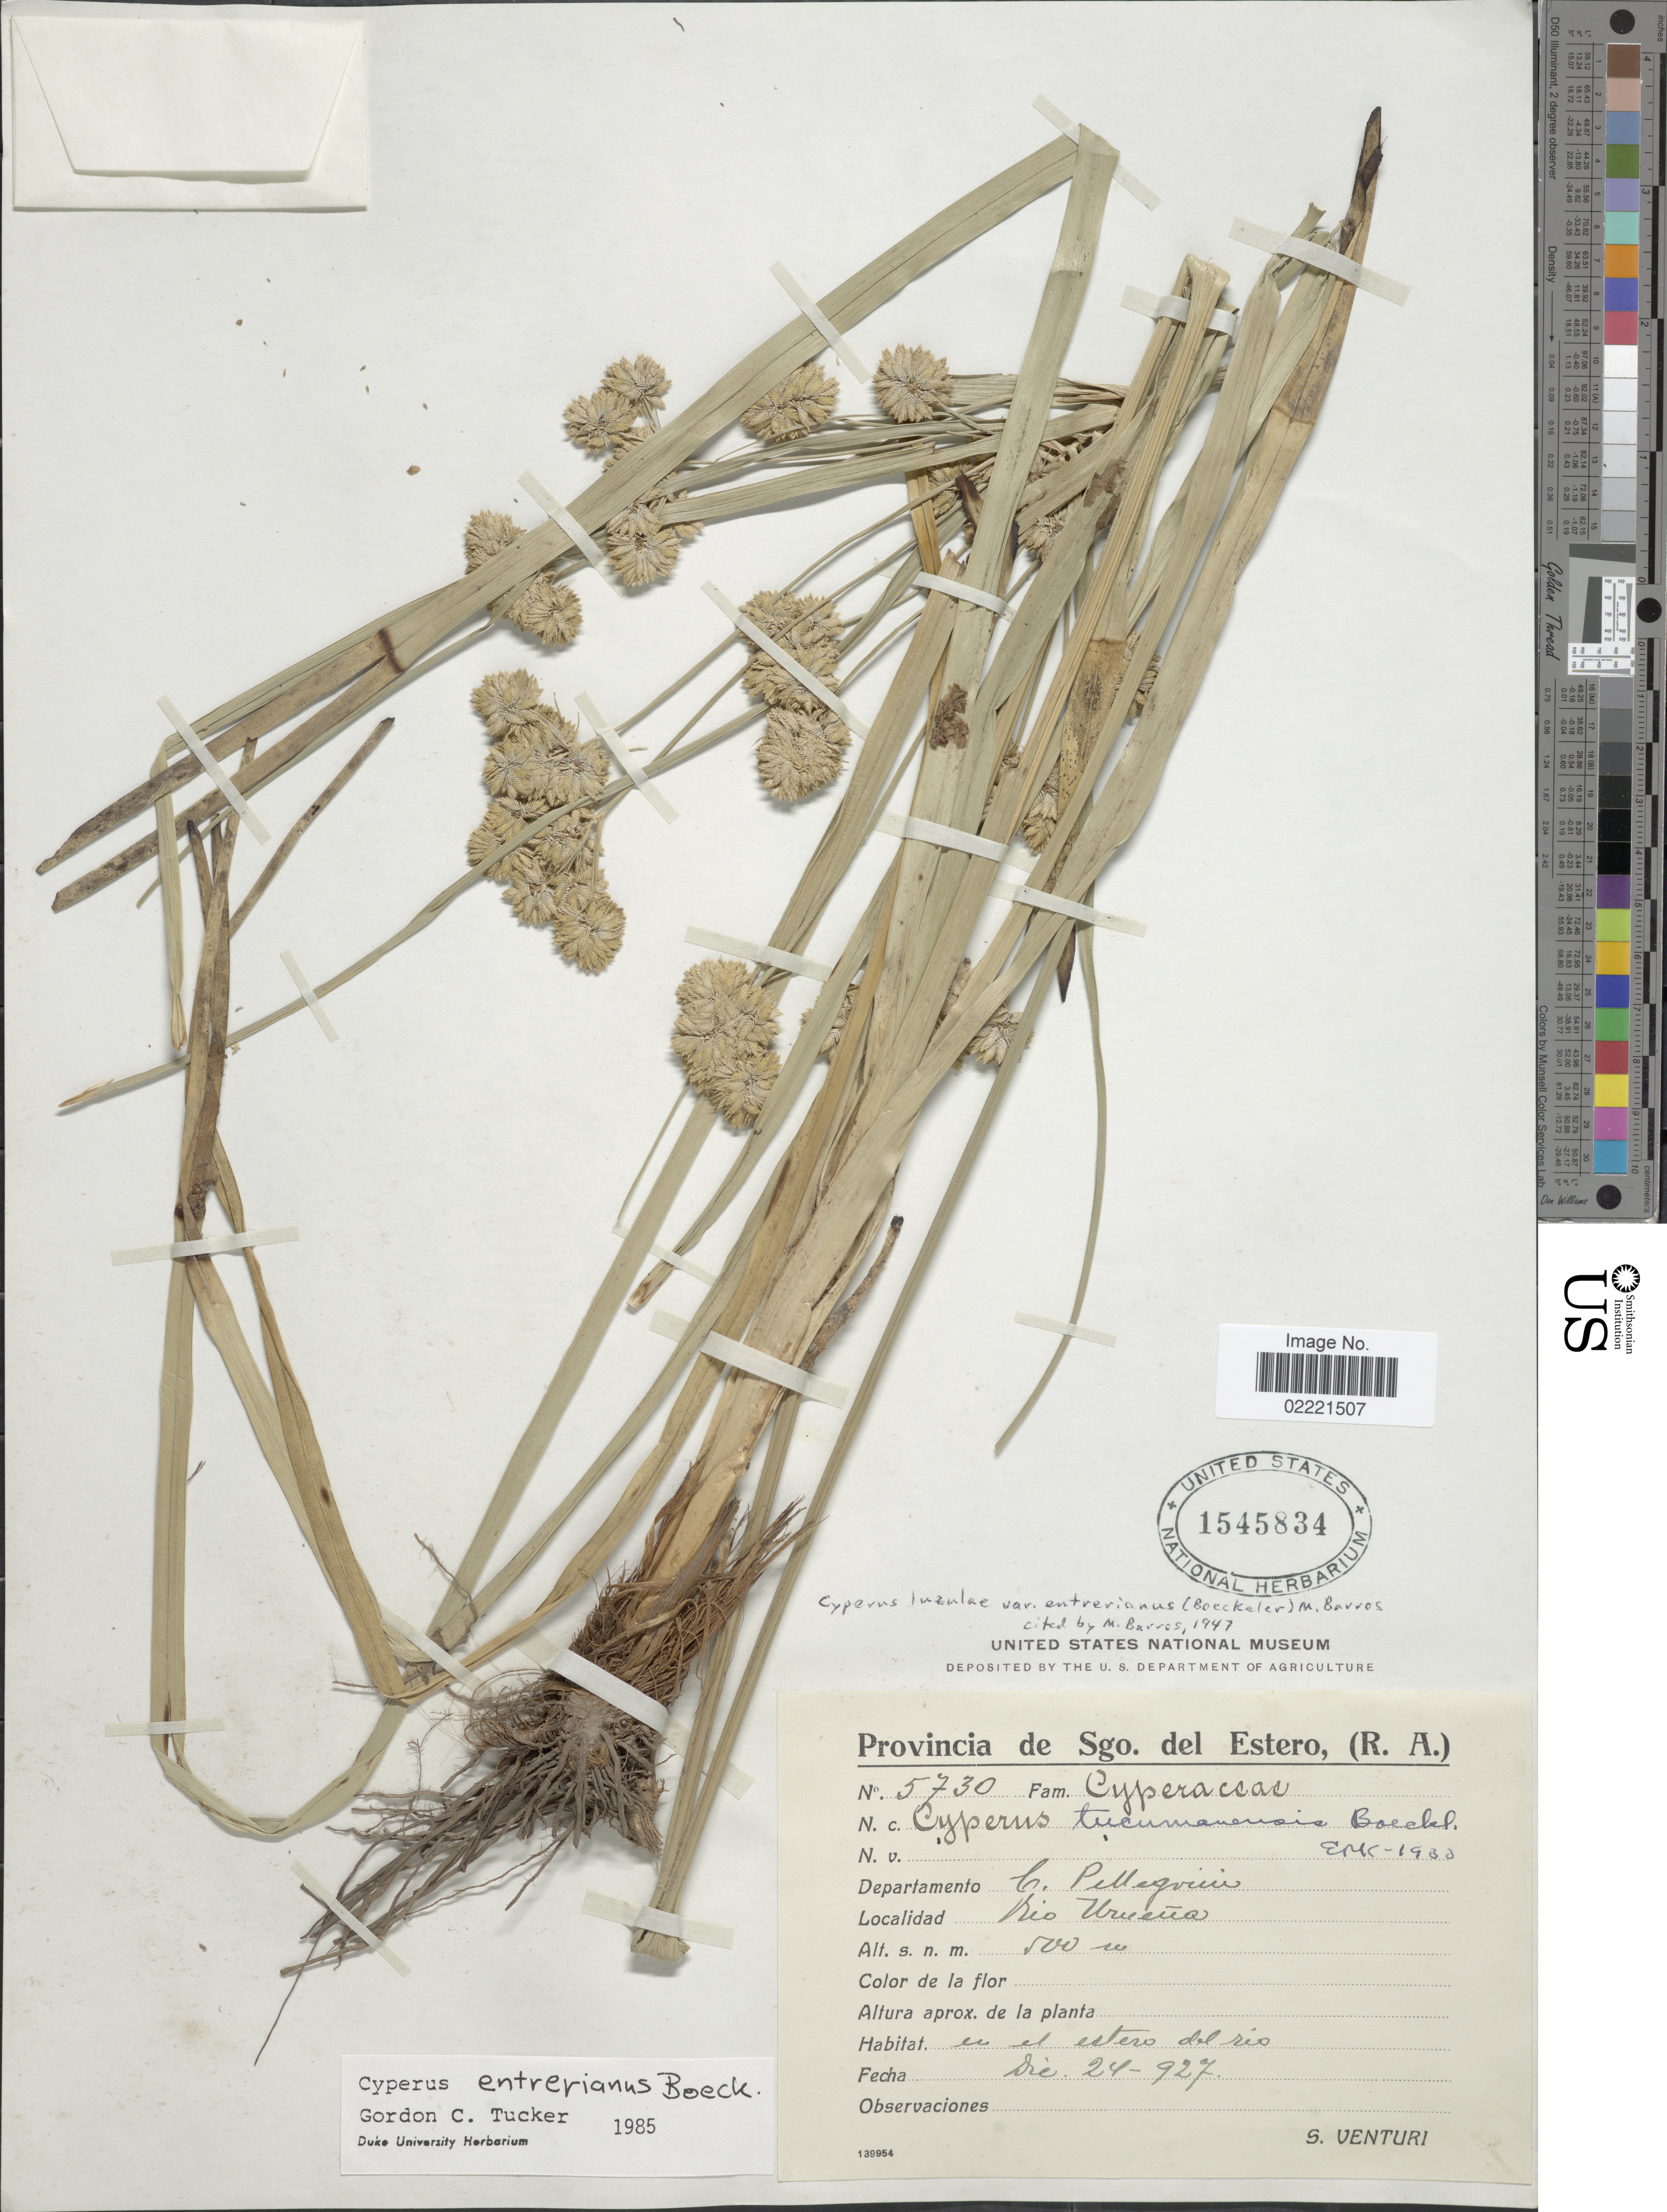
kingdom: Plantae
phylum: Tracheophyta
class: Liliopsida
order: Poales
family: Cyperaceae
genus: Cyperus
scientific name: Cyperus entrerianus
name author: Boeckeler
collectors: S. Venturi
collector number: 5730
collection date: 1927-12-24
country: Argentina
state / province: Santiago del Estero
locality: (R.A.) Departamento C. Pellegrini, Rio Uruena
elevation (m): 500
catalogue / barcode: US 1545834